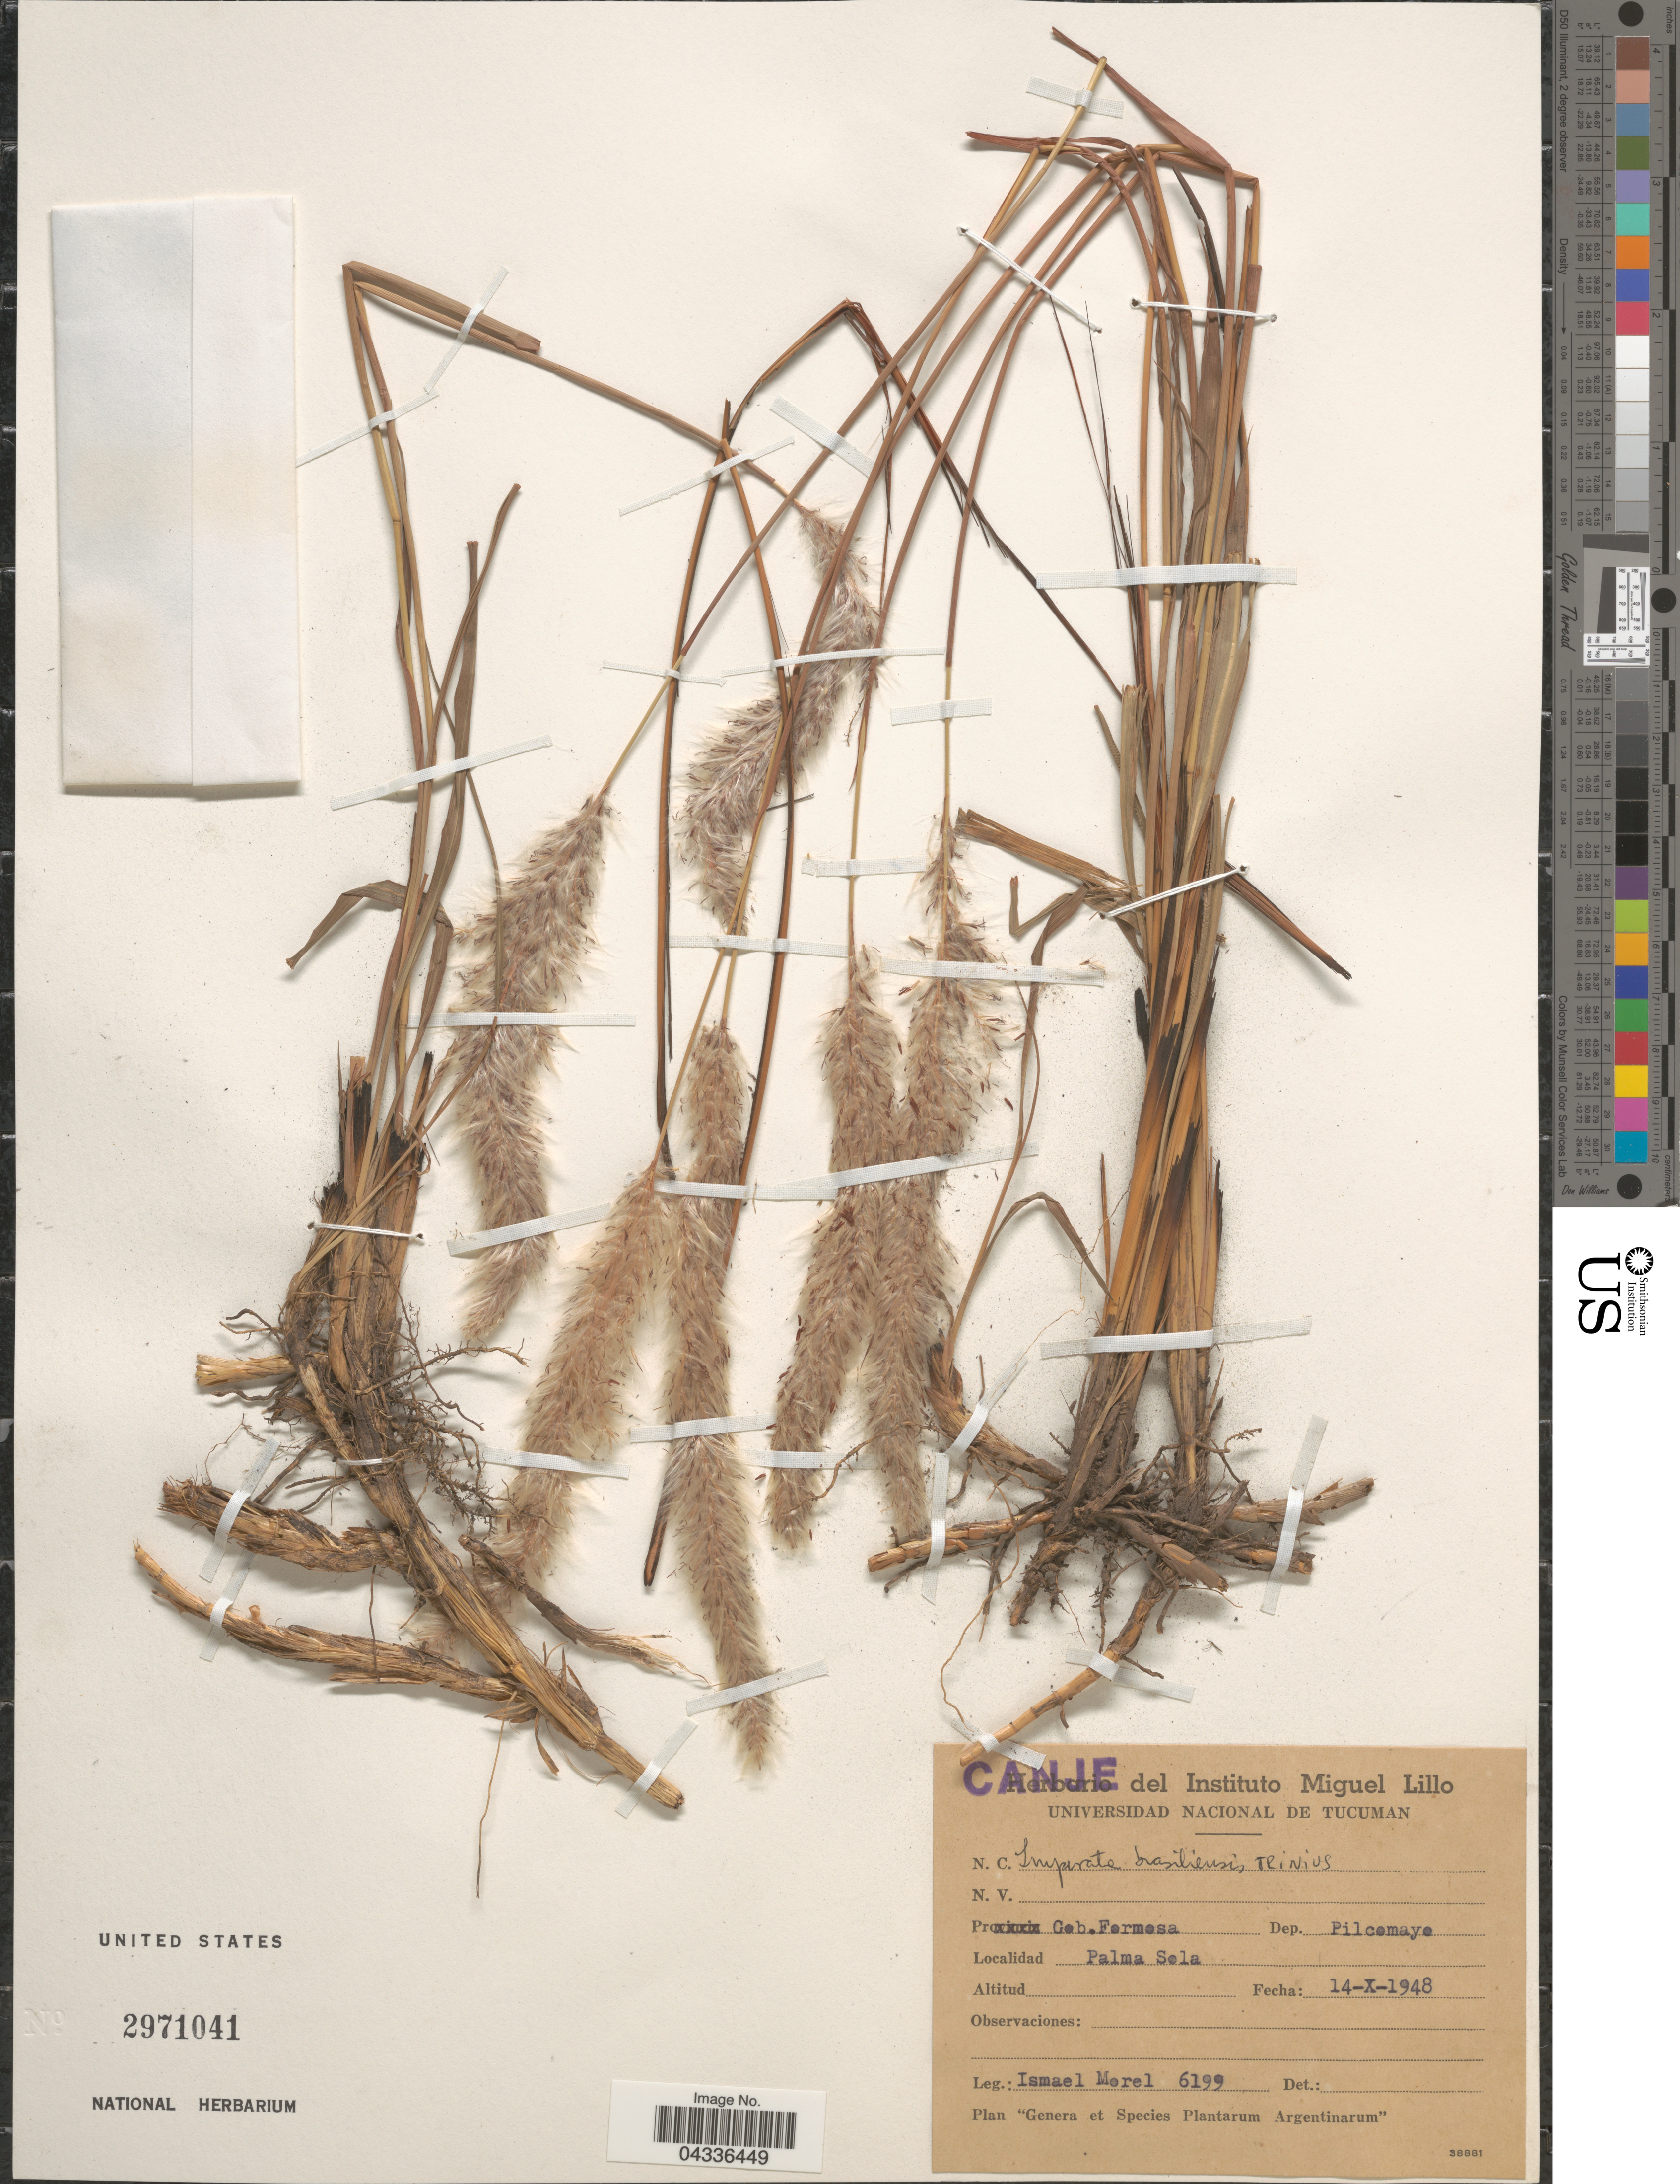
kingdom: Plantae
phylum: Tracheophyta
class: Liliopsida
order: Poales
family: Poaceae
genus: Imperata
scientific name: Imperata brasiliensis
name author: Trin.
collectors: I. Morel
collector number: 6199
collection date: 1948-10-14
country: Argentina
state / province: Formosa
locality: Gob. Formosa. Dep. Pilcomayo. Palma Sola.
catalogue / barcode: US 2971041